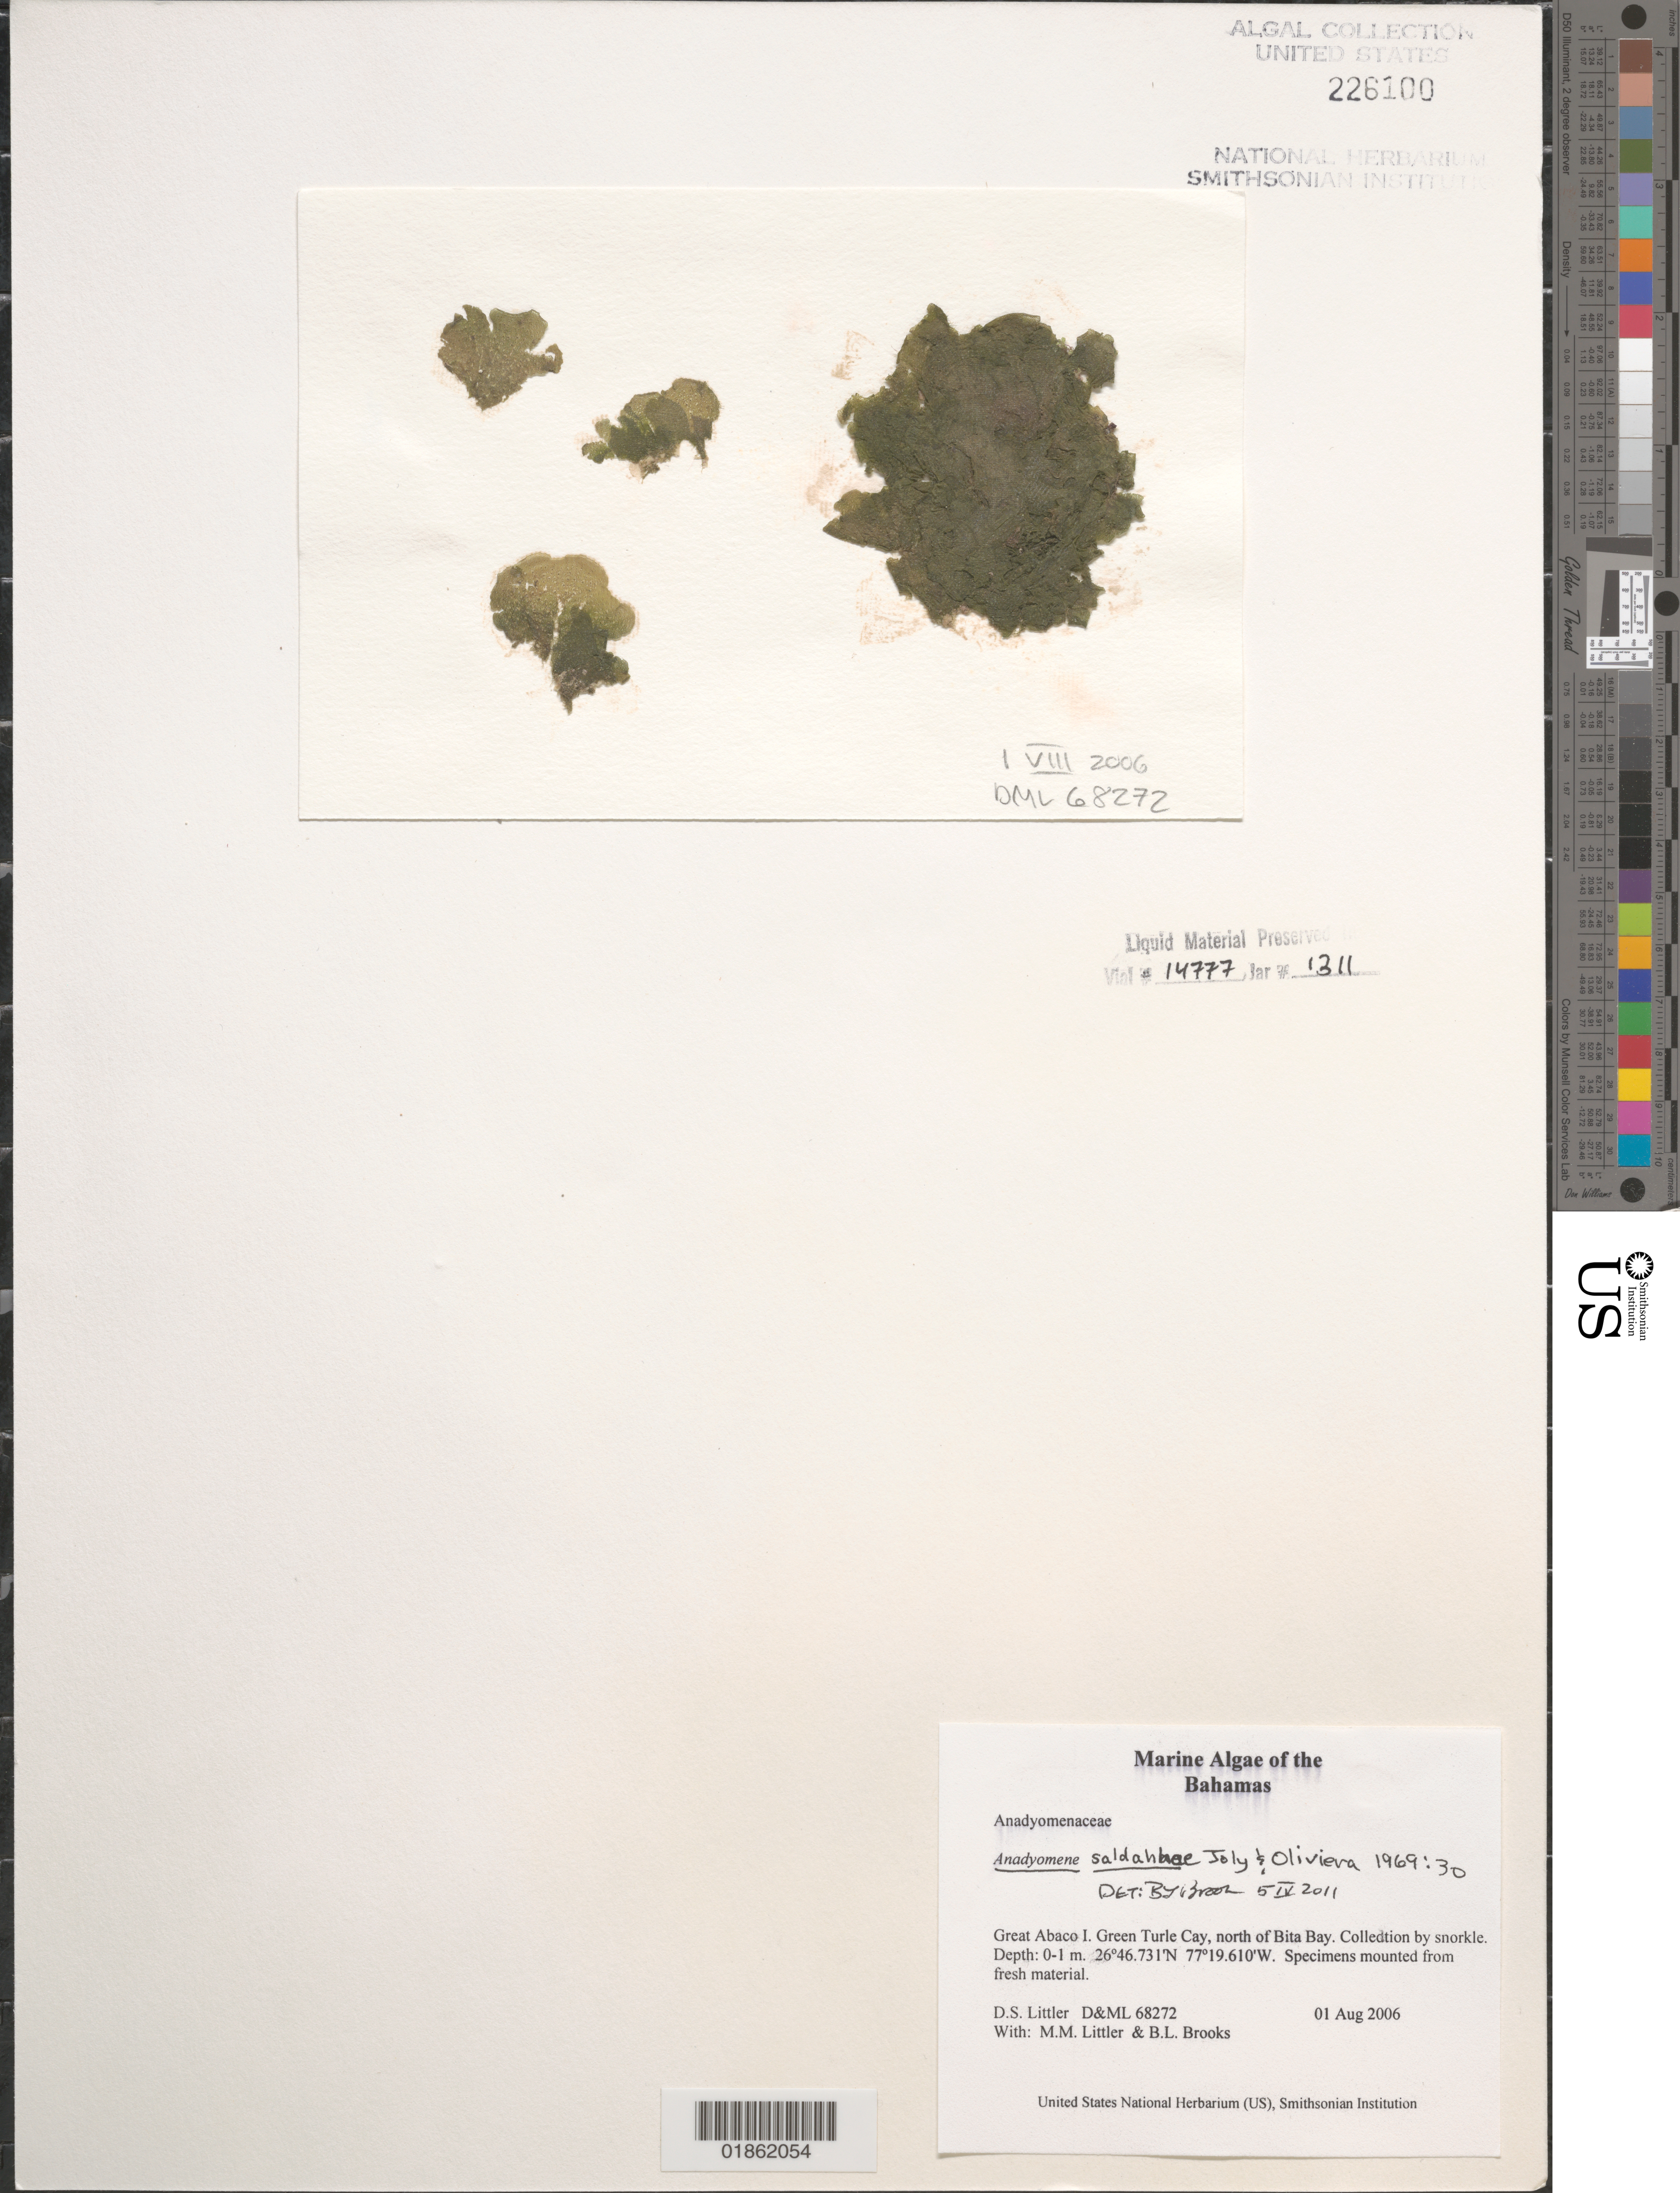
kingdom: Plantae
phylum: Chlorophyta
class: Ulvophyceae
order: Cladophorales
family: Anadyomenaceae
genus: Anadyomene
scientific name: Anadyomene sp.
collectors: M. M. Littler, D. S. Littler & B. Brooks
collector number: D&ML 68272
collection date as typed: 01 Aug 2006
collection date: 2006-08-01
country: Bahamas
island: Green Turtle Cay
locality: Rock outcrop north of Bita Bay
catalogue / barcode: US 226100